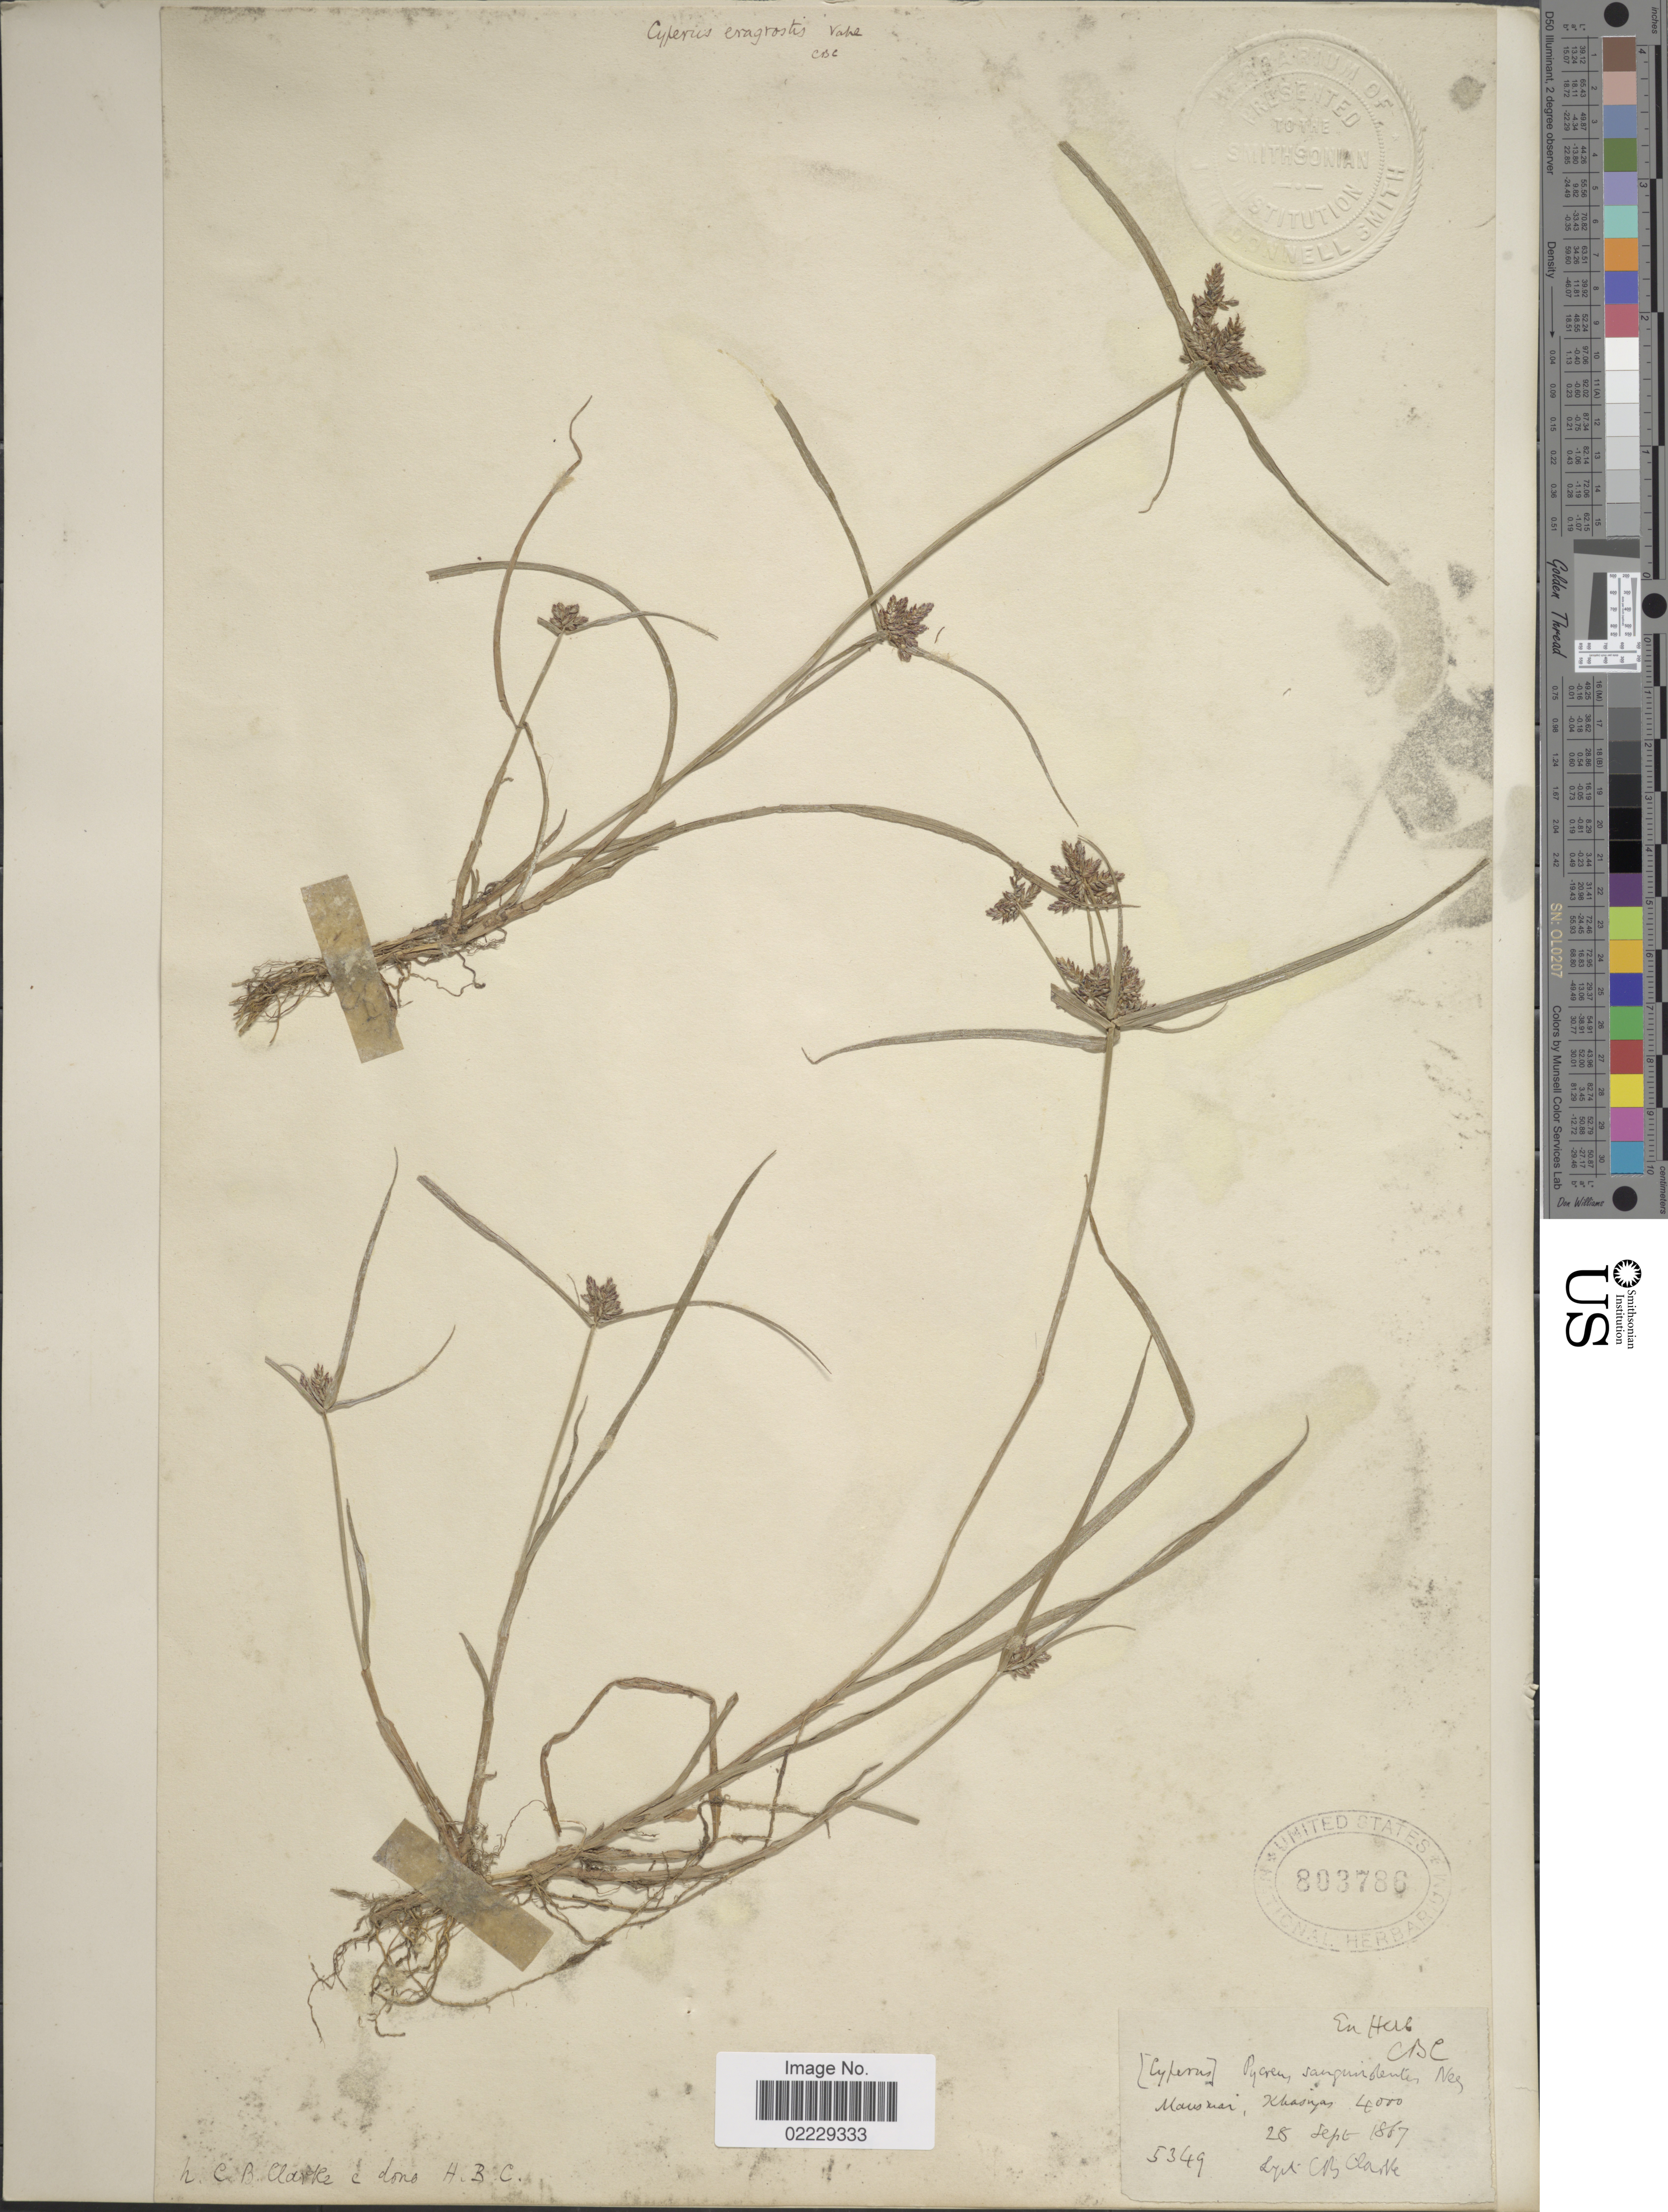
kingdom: Plantae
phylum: Tracheophyta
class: Liliopsida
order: Poales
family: Cyperaceae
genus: Cyperus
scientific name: Cyperus sanguinolentus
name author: Vahl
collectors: C. B. Clarke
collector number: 5349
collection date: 1887-09-28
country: India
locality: Mauskai, Khasya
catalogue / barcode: US 803786